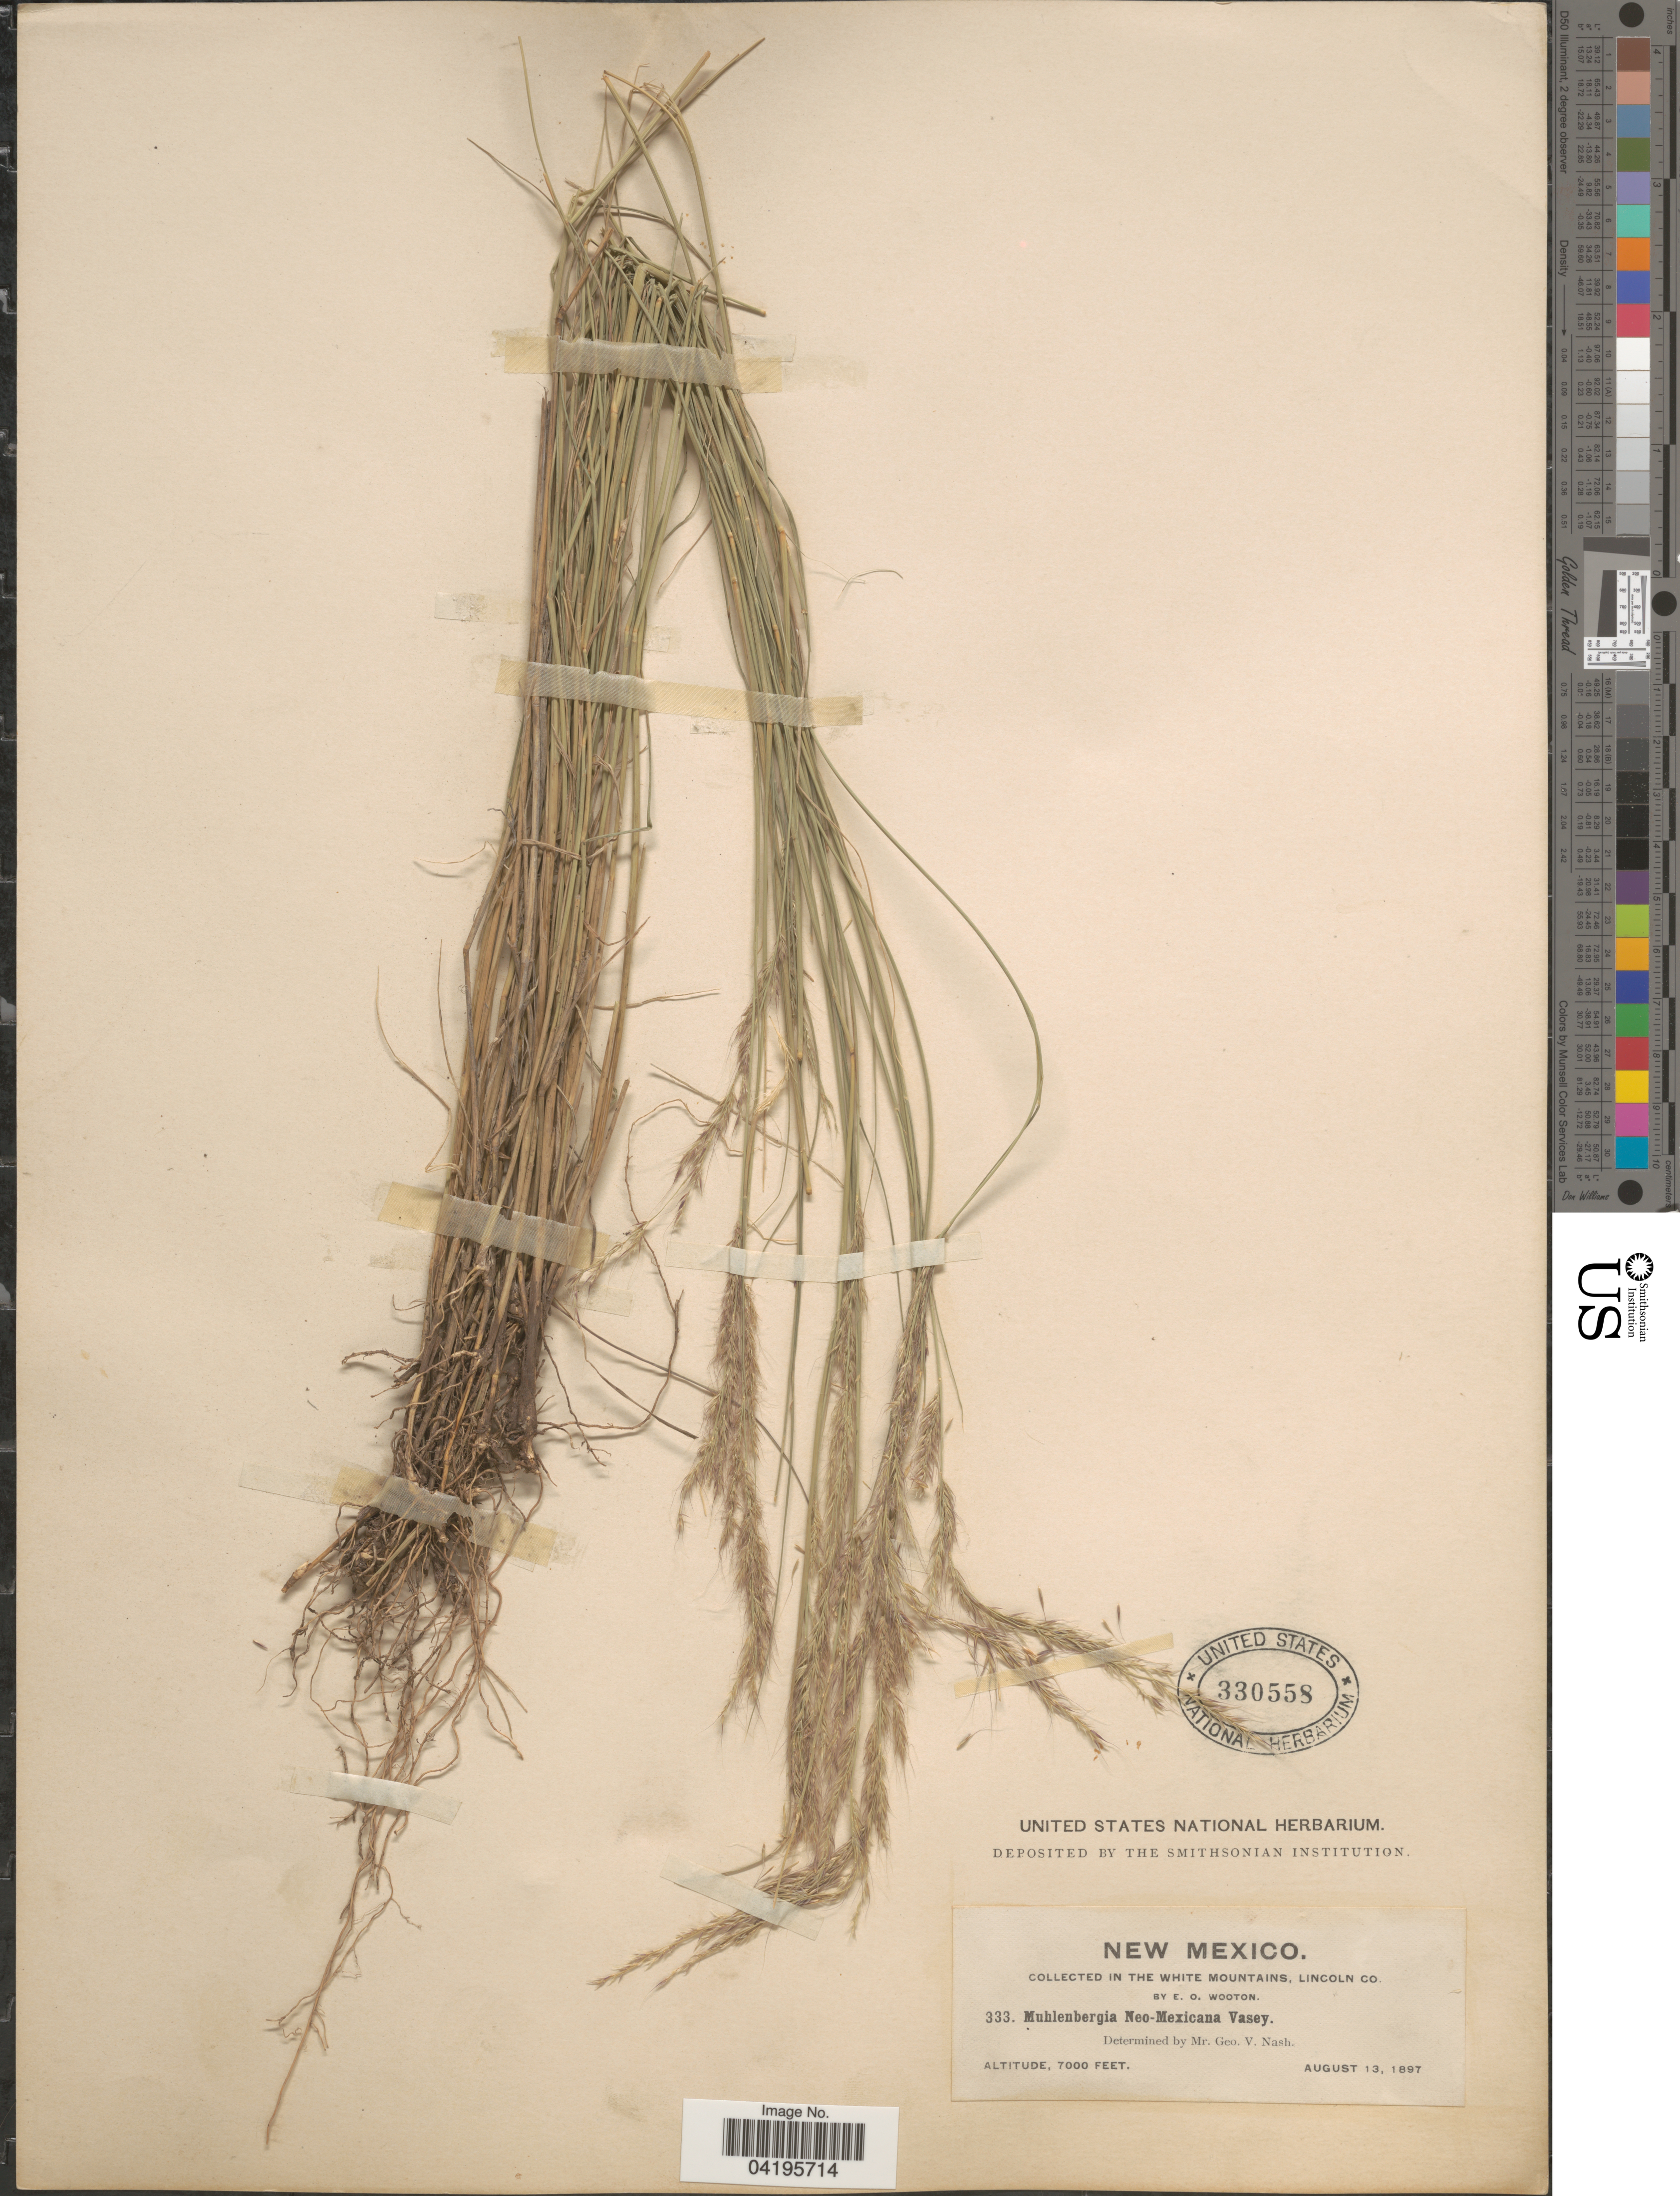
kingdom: Plantae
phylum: Tracheophyta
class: Liliopsida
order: Poales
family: Poaceae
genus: Muhlenbergia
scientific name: Muhlenbergia pauciflora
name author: Buckley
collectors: E. O. Wooton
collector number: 333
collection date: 1897-08-13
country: United States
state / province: New Mexico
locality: In the White Mountains, Lincoln Co.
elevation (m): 2134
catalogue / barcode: US 330558